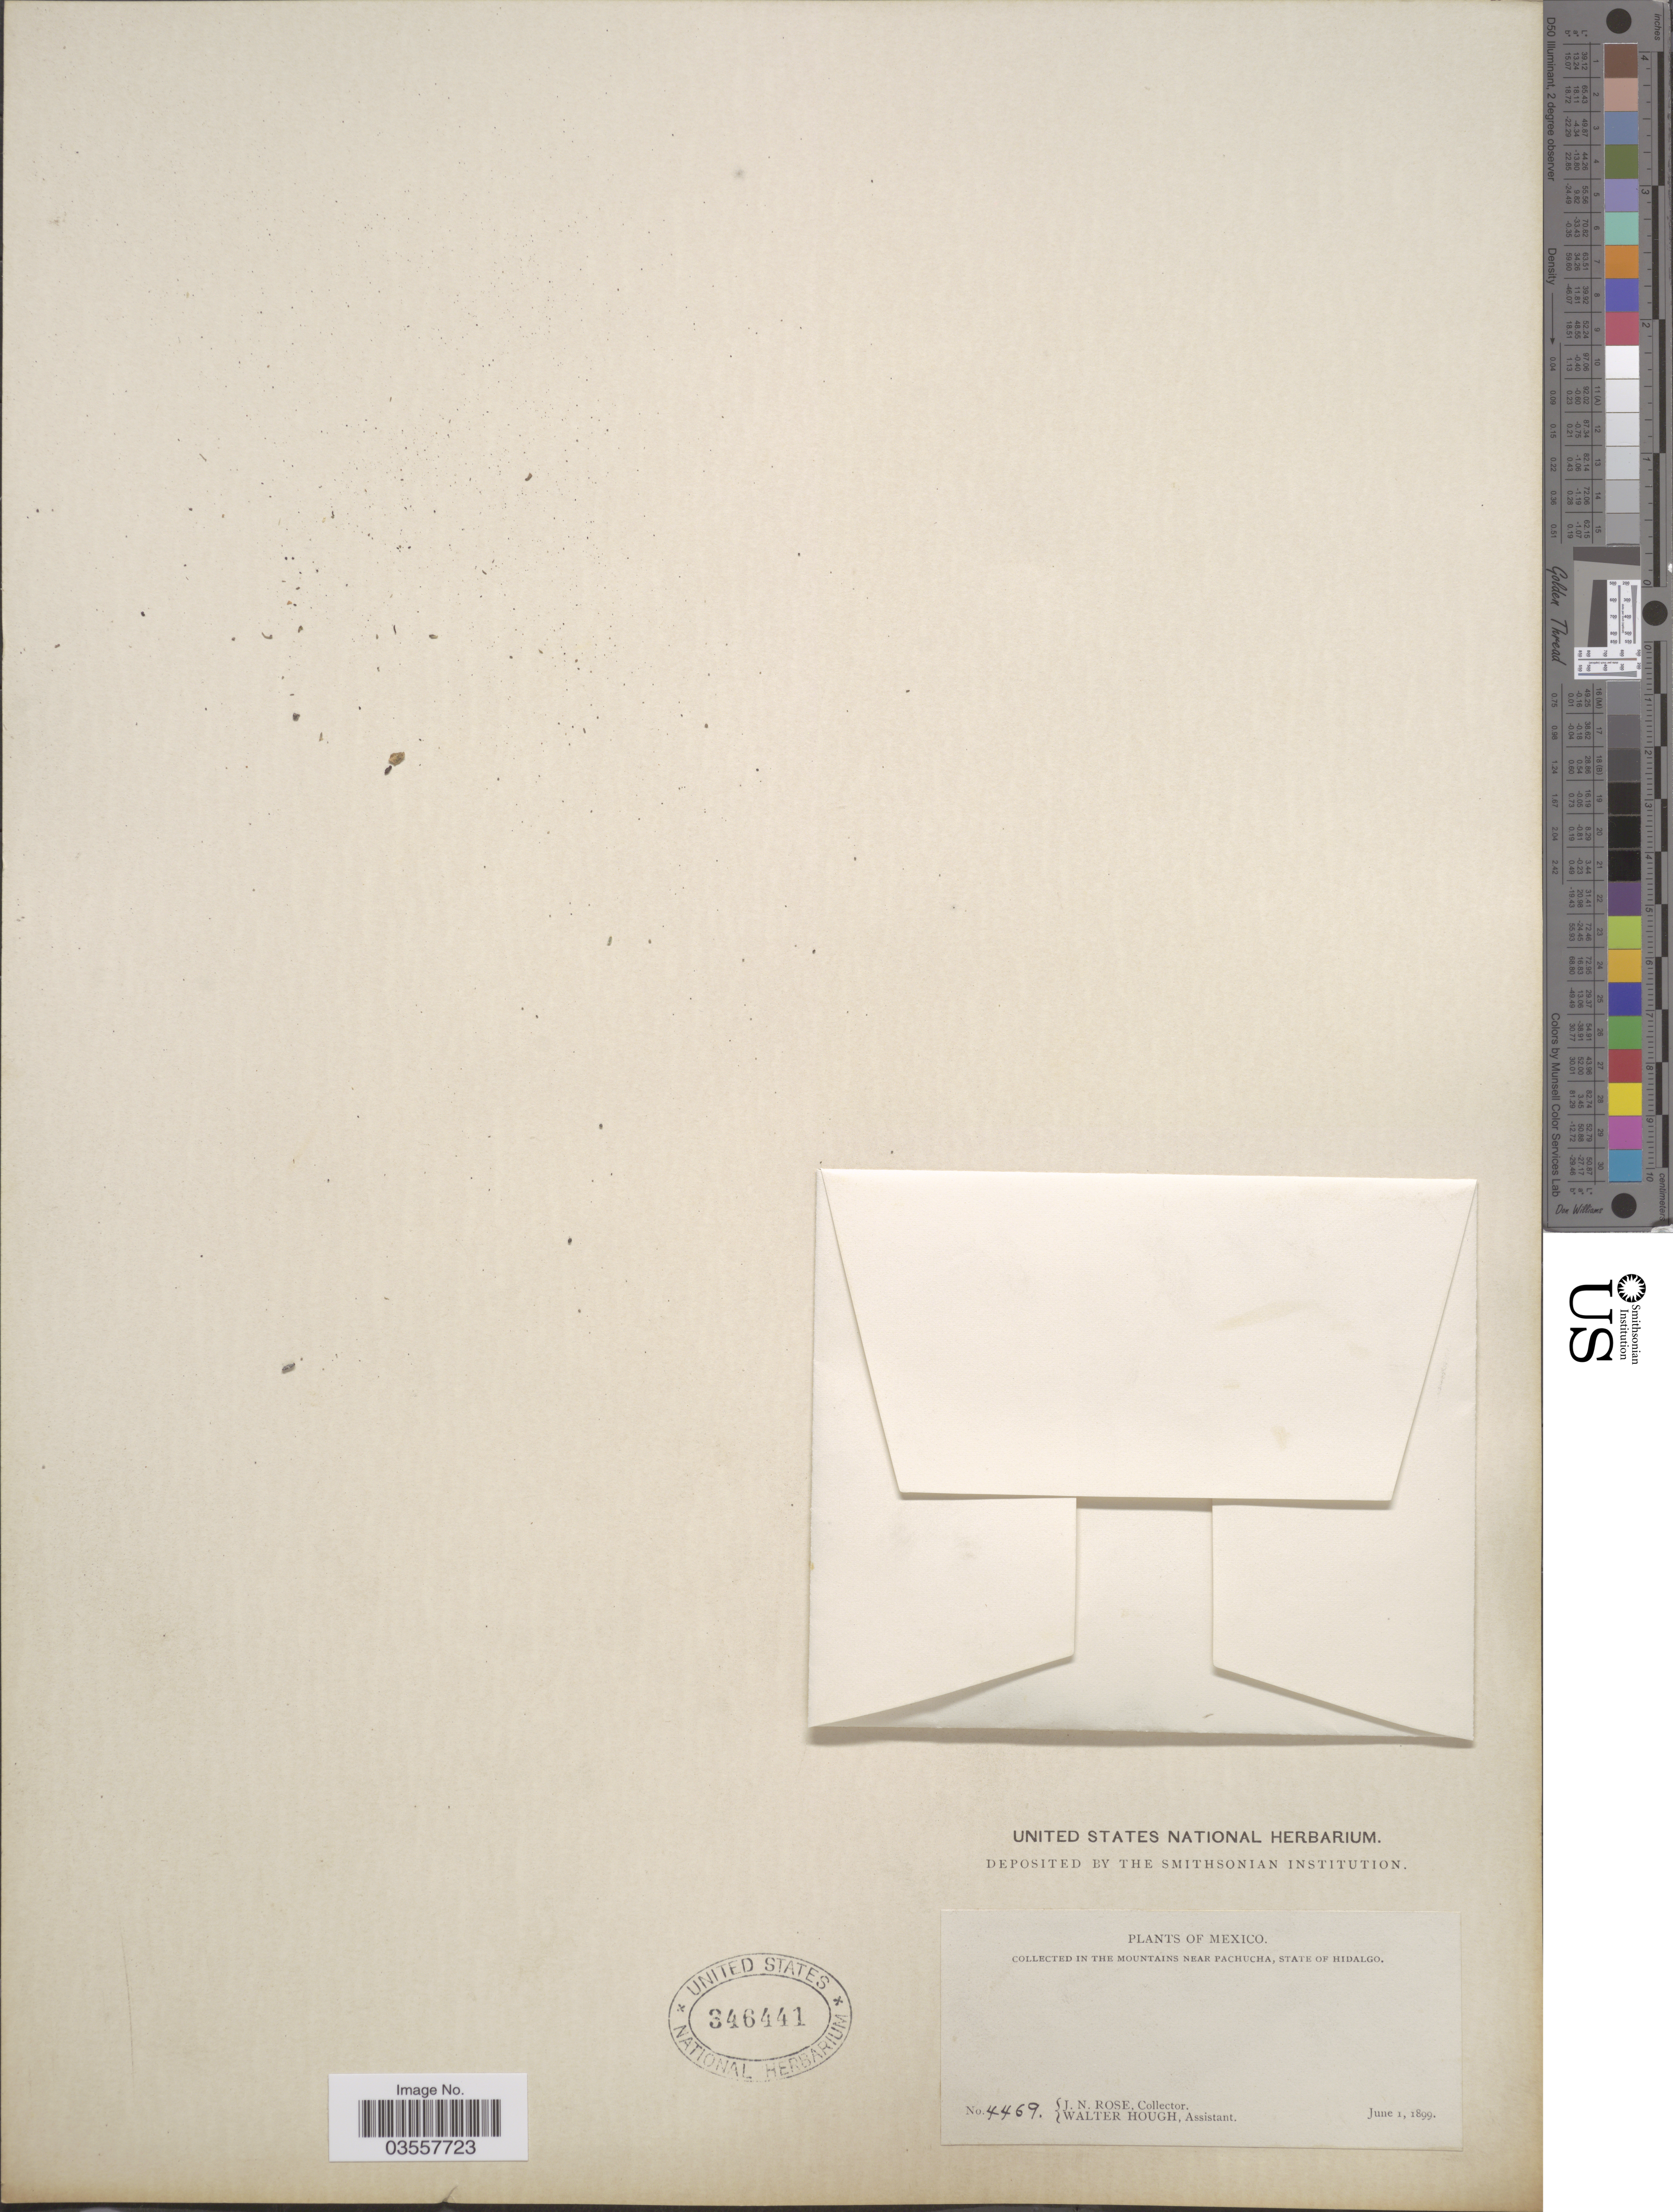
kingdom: Plantae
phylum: Tracheophyta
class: Magnoliopsida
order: Caryophyllales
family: Caryophyllaceae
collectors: J. N. Rose & W. Hough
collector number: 4469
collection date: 1899-06-01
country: Mexico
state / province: Hidalgo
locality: In the mountains near Pachucha.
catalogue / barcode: US 346441